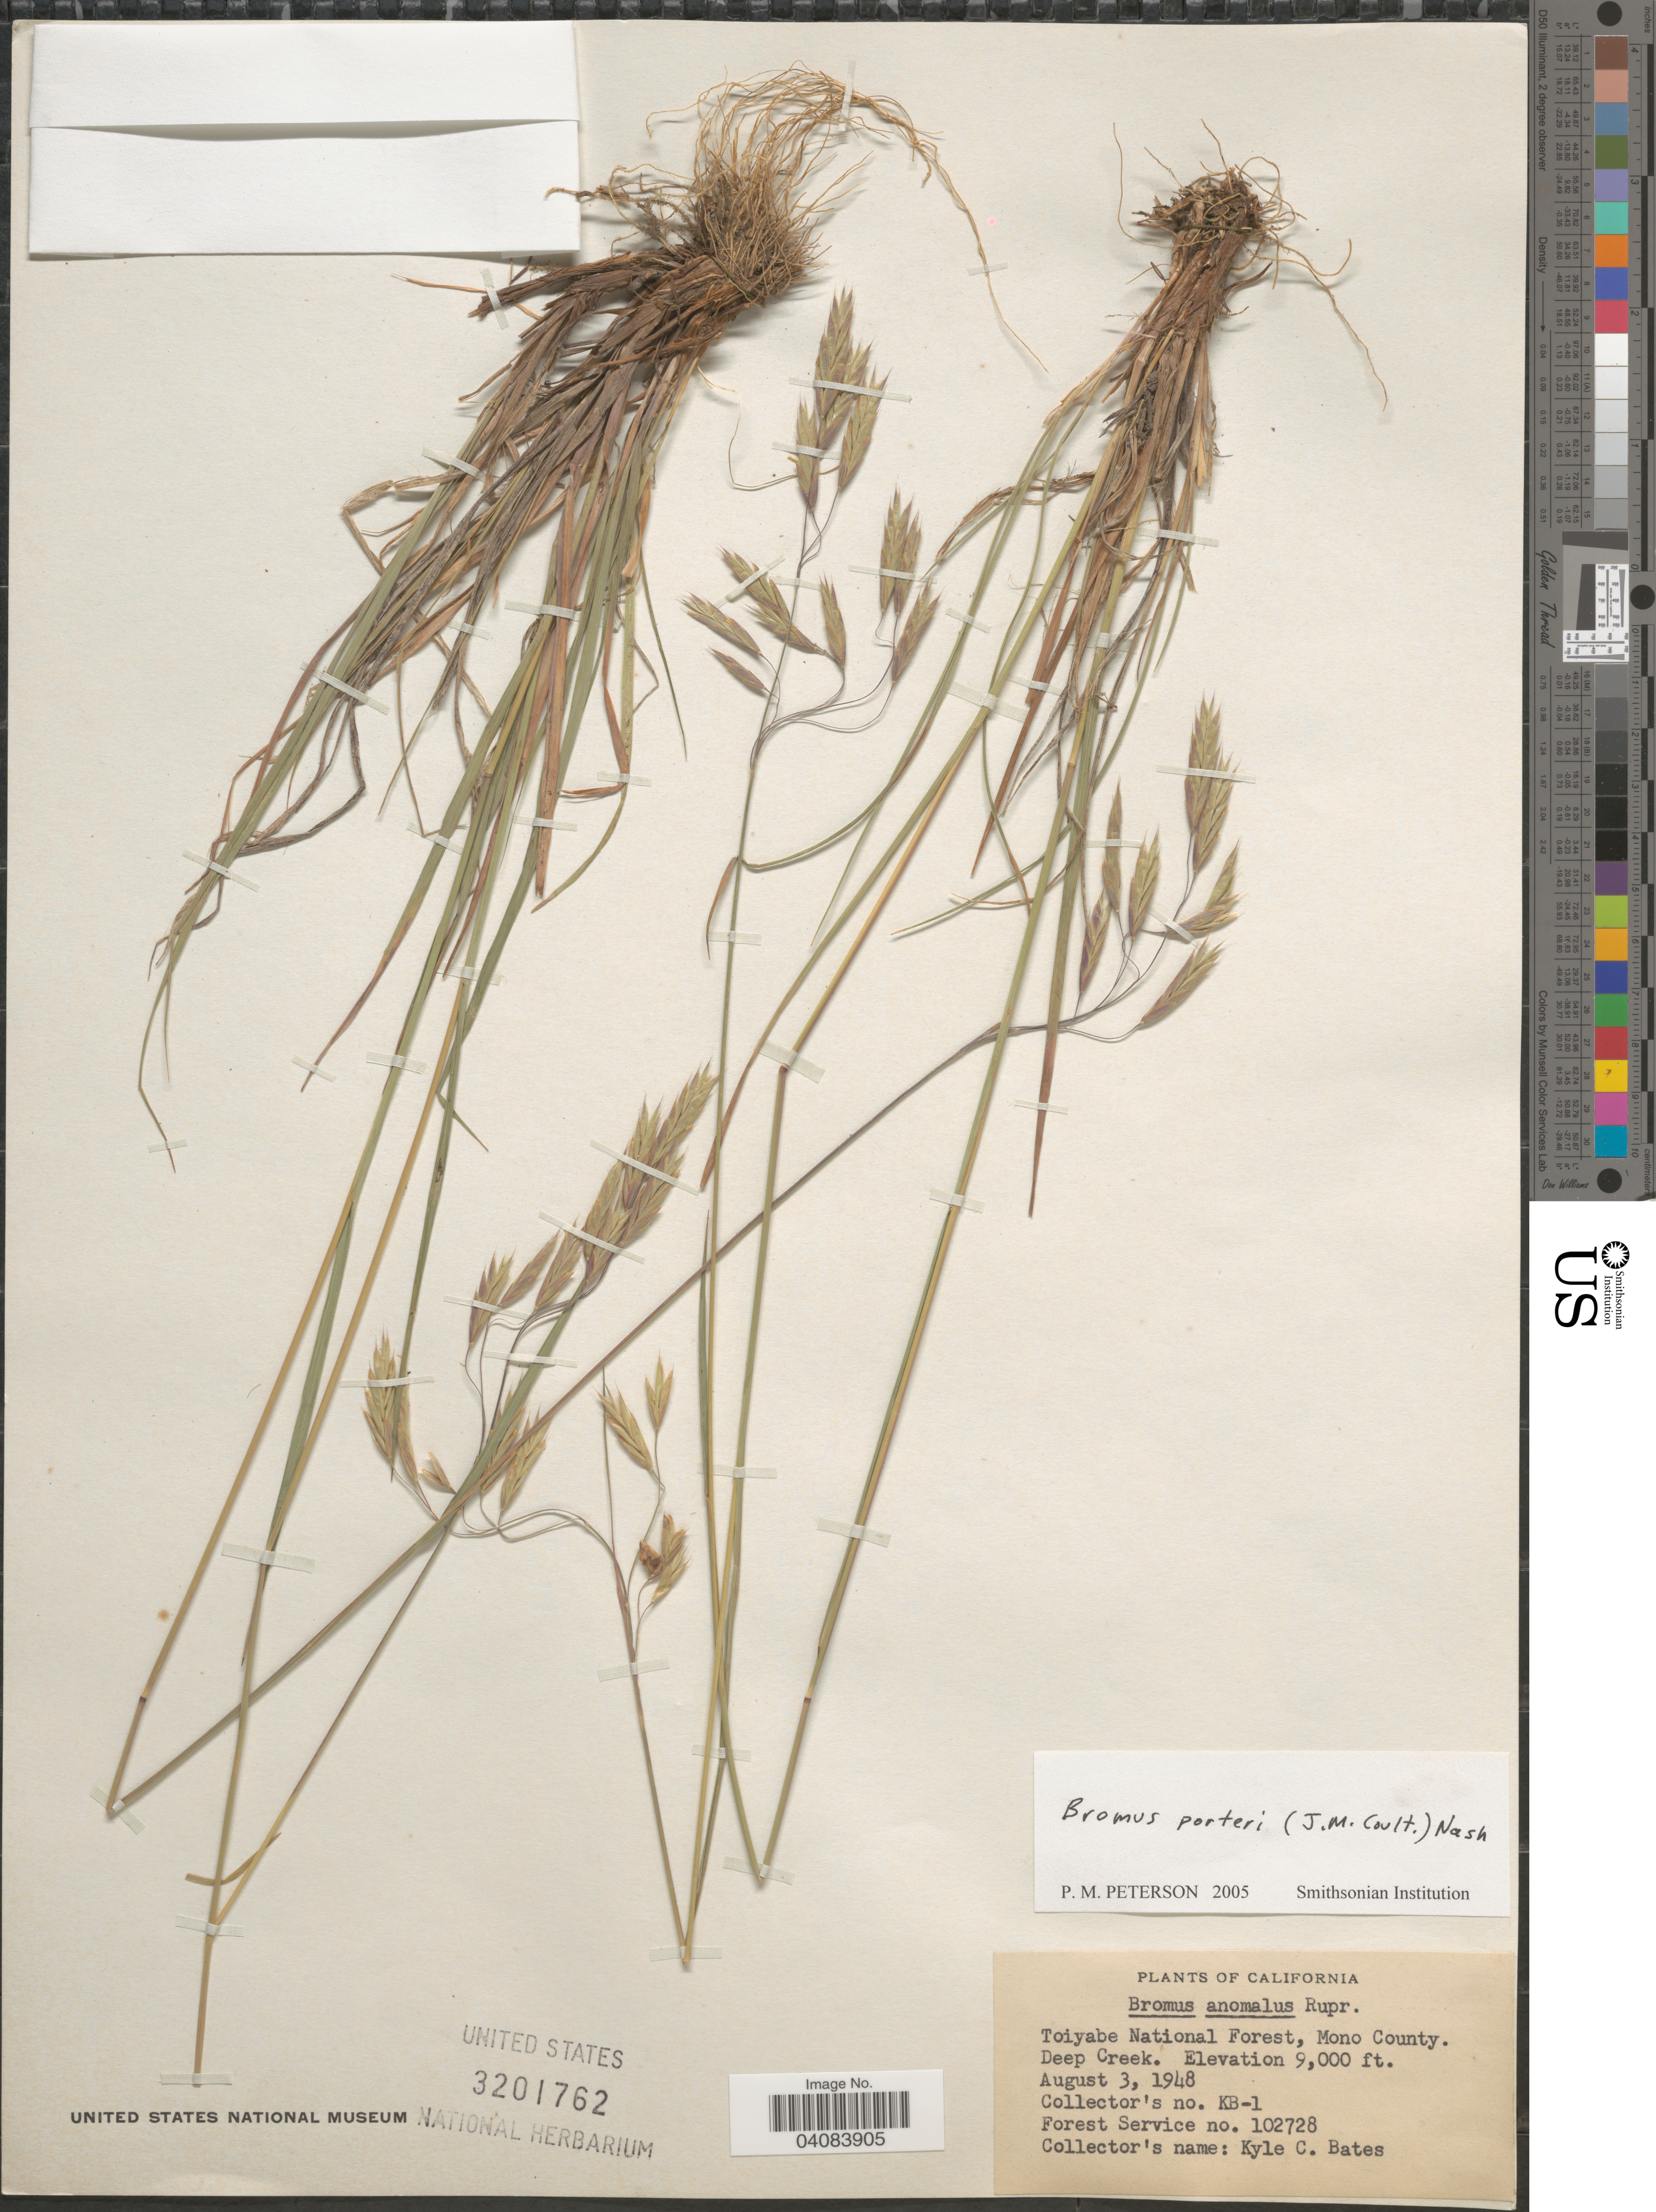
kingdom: Plantae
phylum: Tracheophyta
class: Liliopsida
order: Poales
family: Poaceae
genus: Bromus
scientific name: Bromus porteri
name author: (J.M. Coult.) Nash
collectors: K. Bates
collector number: KB-1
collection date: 1948-08-03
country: United States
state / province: California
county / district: Mono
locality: Toiyabe National Forest, Mono County. Deep Creek.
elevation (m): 2743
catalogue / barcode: US 3201762